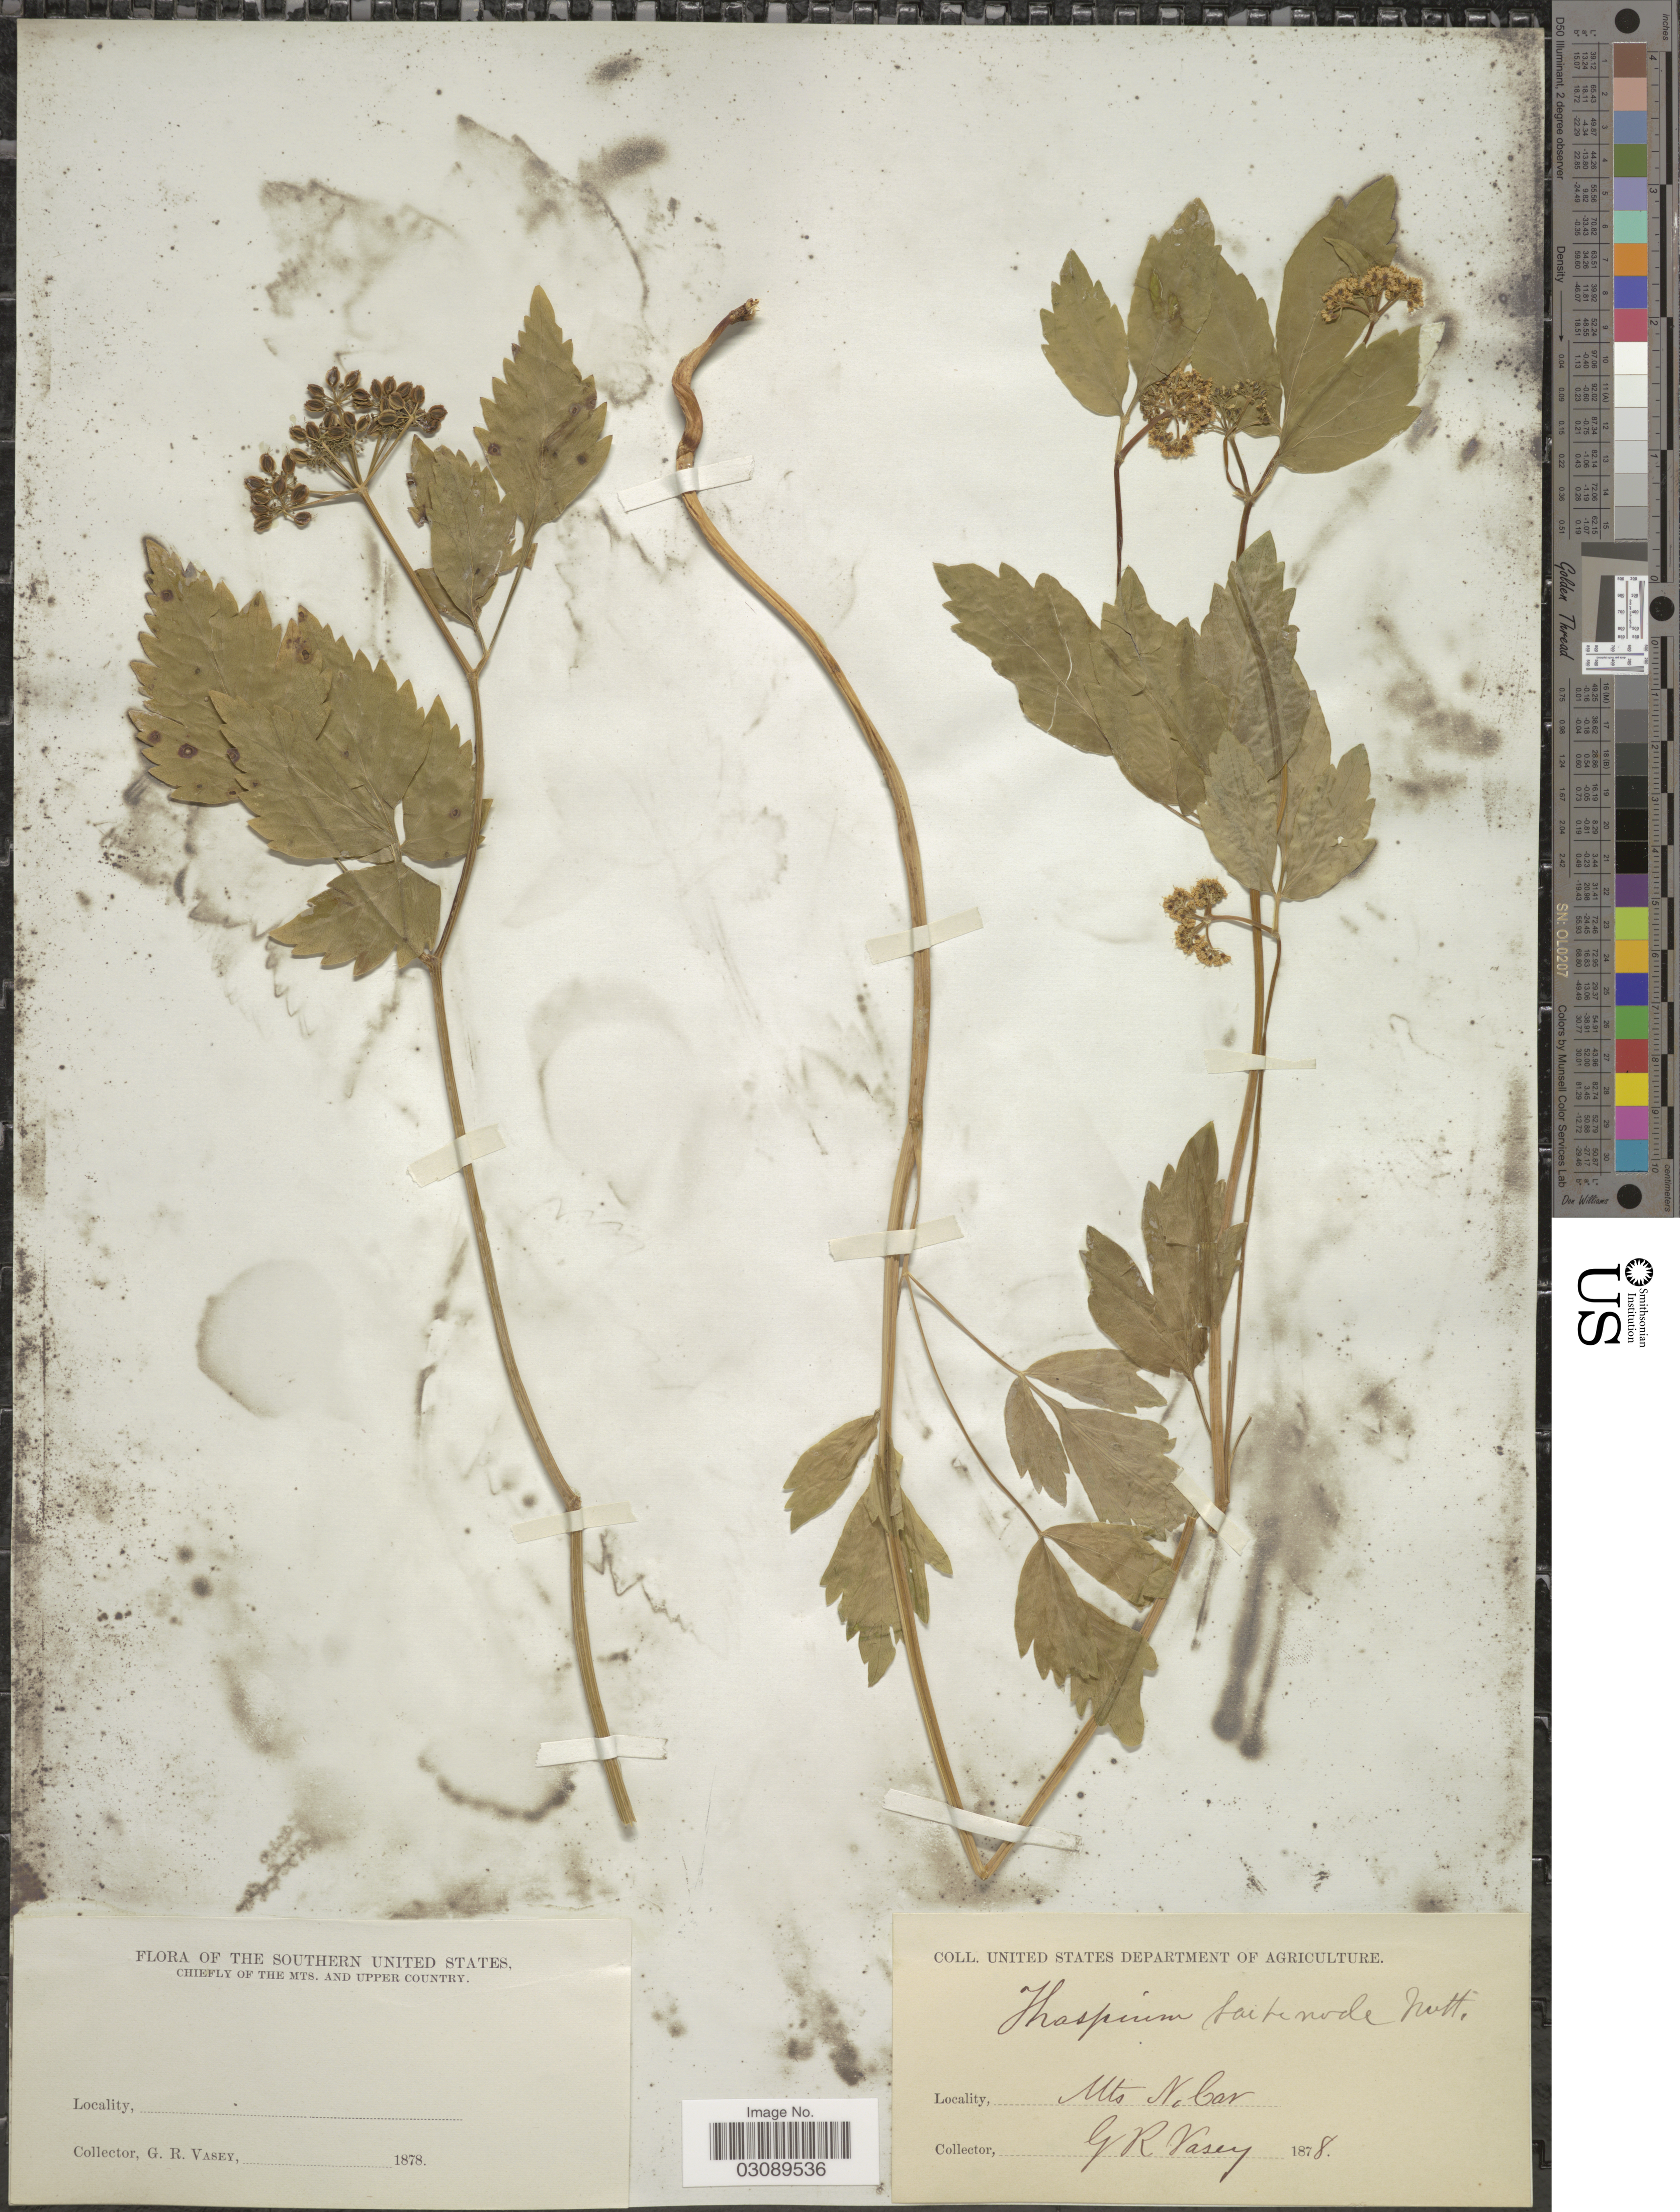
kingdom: Plantae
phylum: Tracheophyta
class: Magnoliopsida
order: Apiales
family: Apiaceae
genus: Thaspium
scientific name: Thaspium barbinode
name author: (Michx.) Nutt.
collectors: G. R. Vasey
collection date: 1878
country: United States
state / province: North Carolina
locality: Mts N. Car. Southern United States, chiefly of the mts. and upper country.